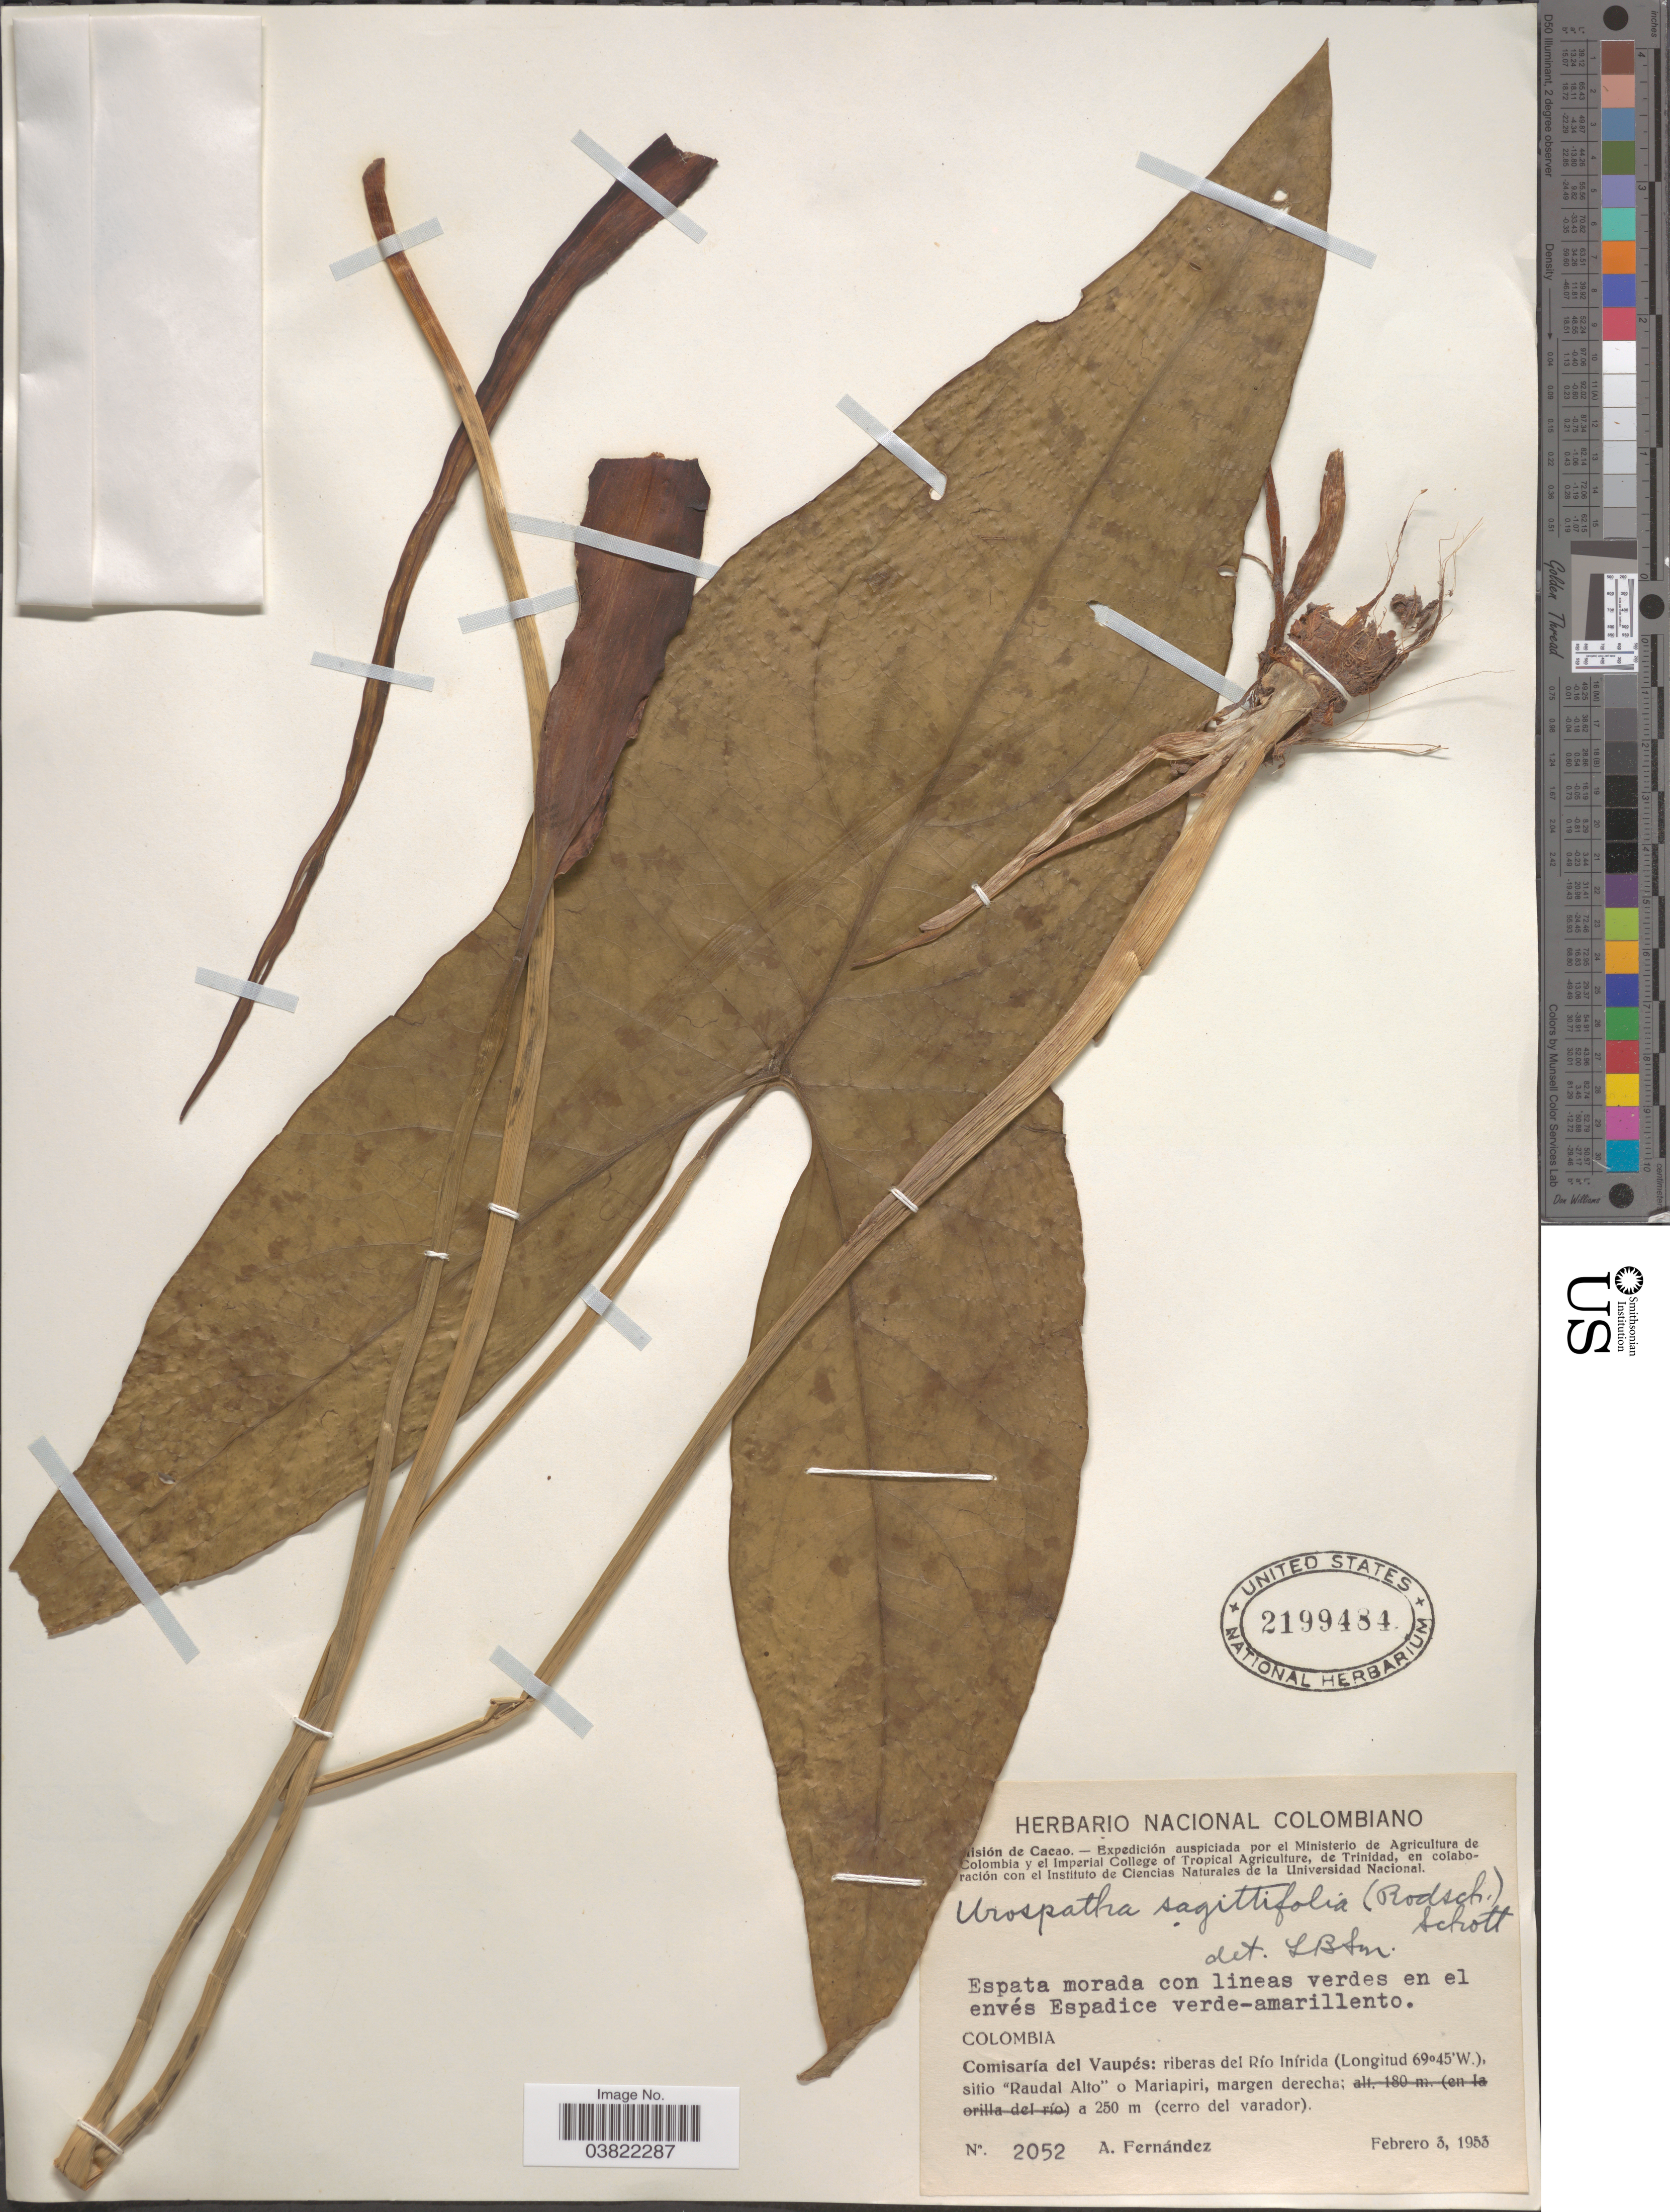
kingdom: Plantae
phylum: Tracheophyta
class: Liliopsida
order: Alismatales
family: Araceae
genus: Urospatha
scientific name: Urospatha sagittifolia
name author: (Rudge) Schott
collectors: A. Fernández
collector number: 2052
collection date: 1953-02-03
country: Colombia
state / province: Vaupés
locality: Comisaría del Vaupés: riberas del Río Inírida, sitio "Raudal Alto" o Mariapiri, margen derecha.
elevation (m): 250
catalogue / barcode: US 2199484